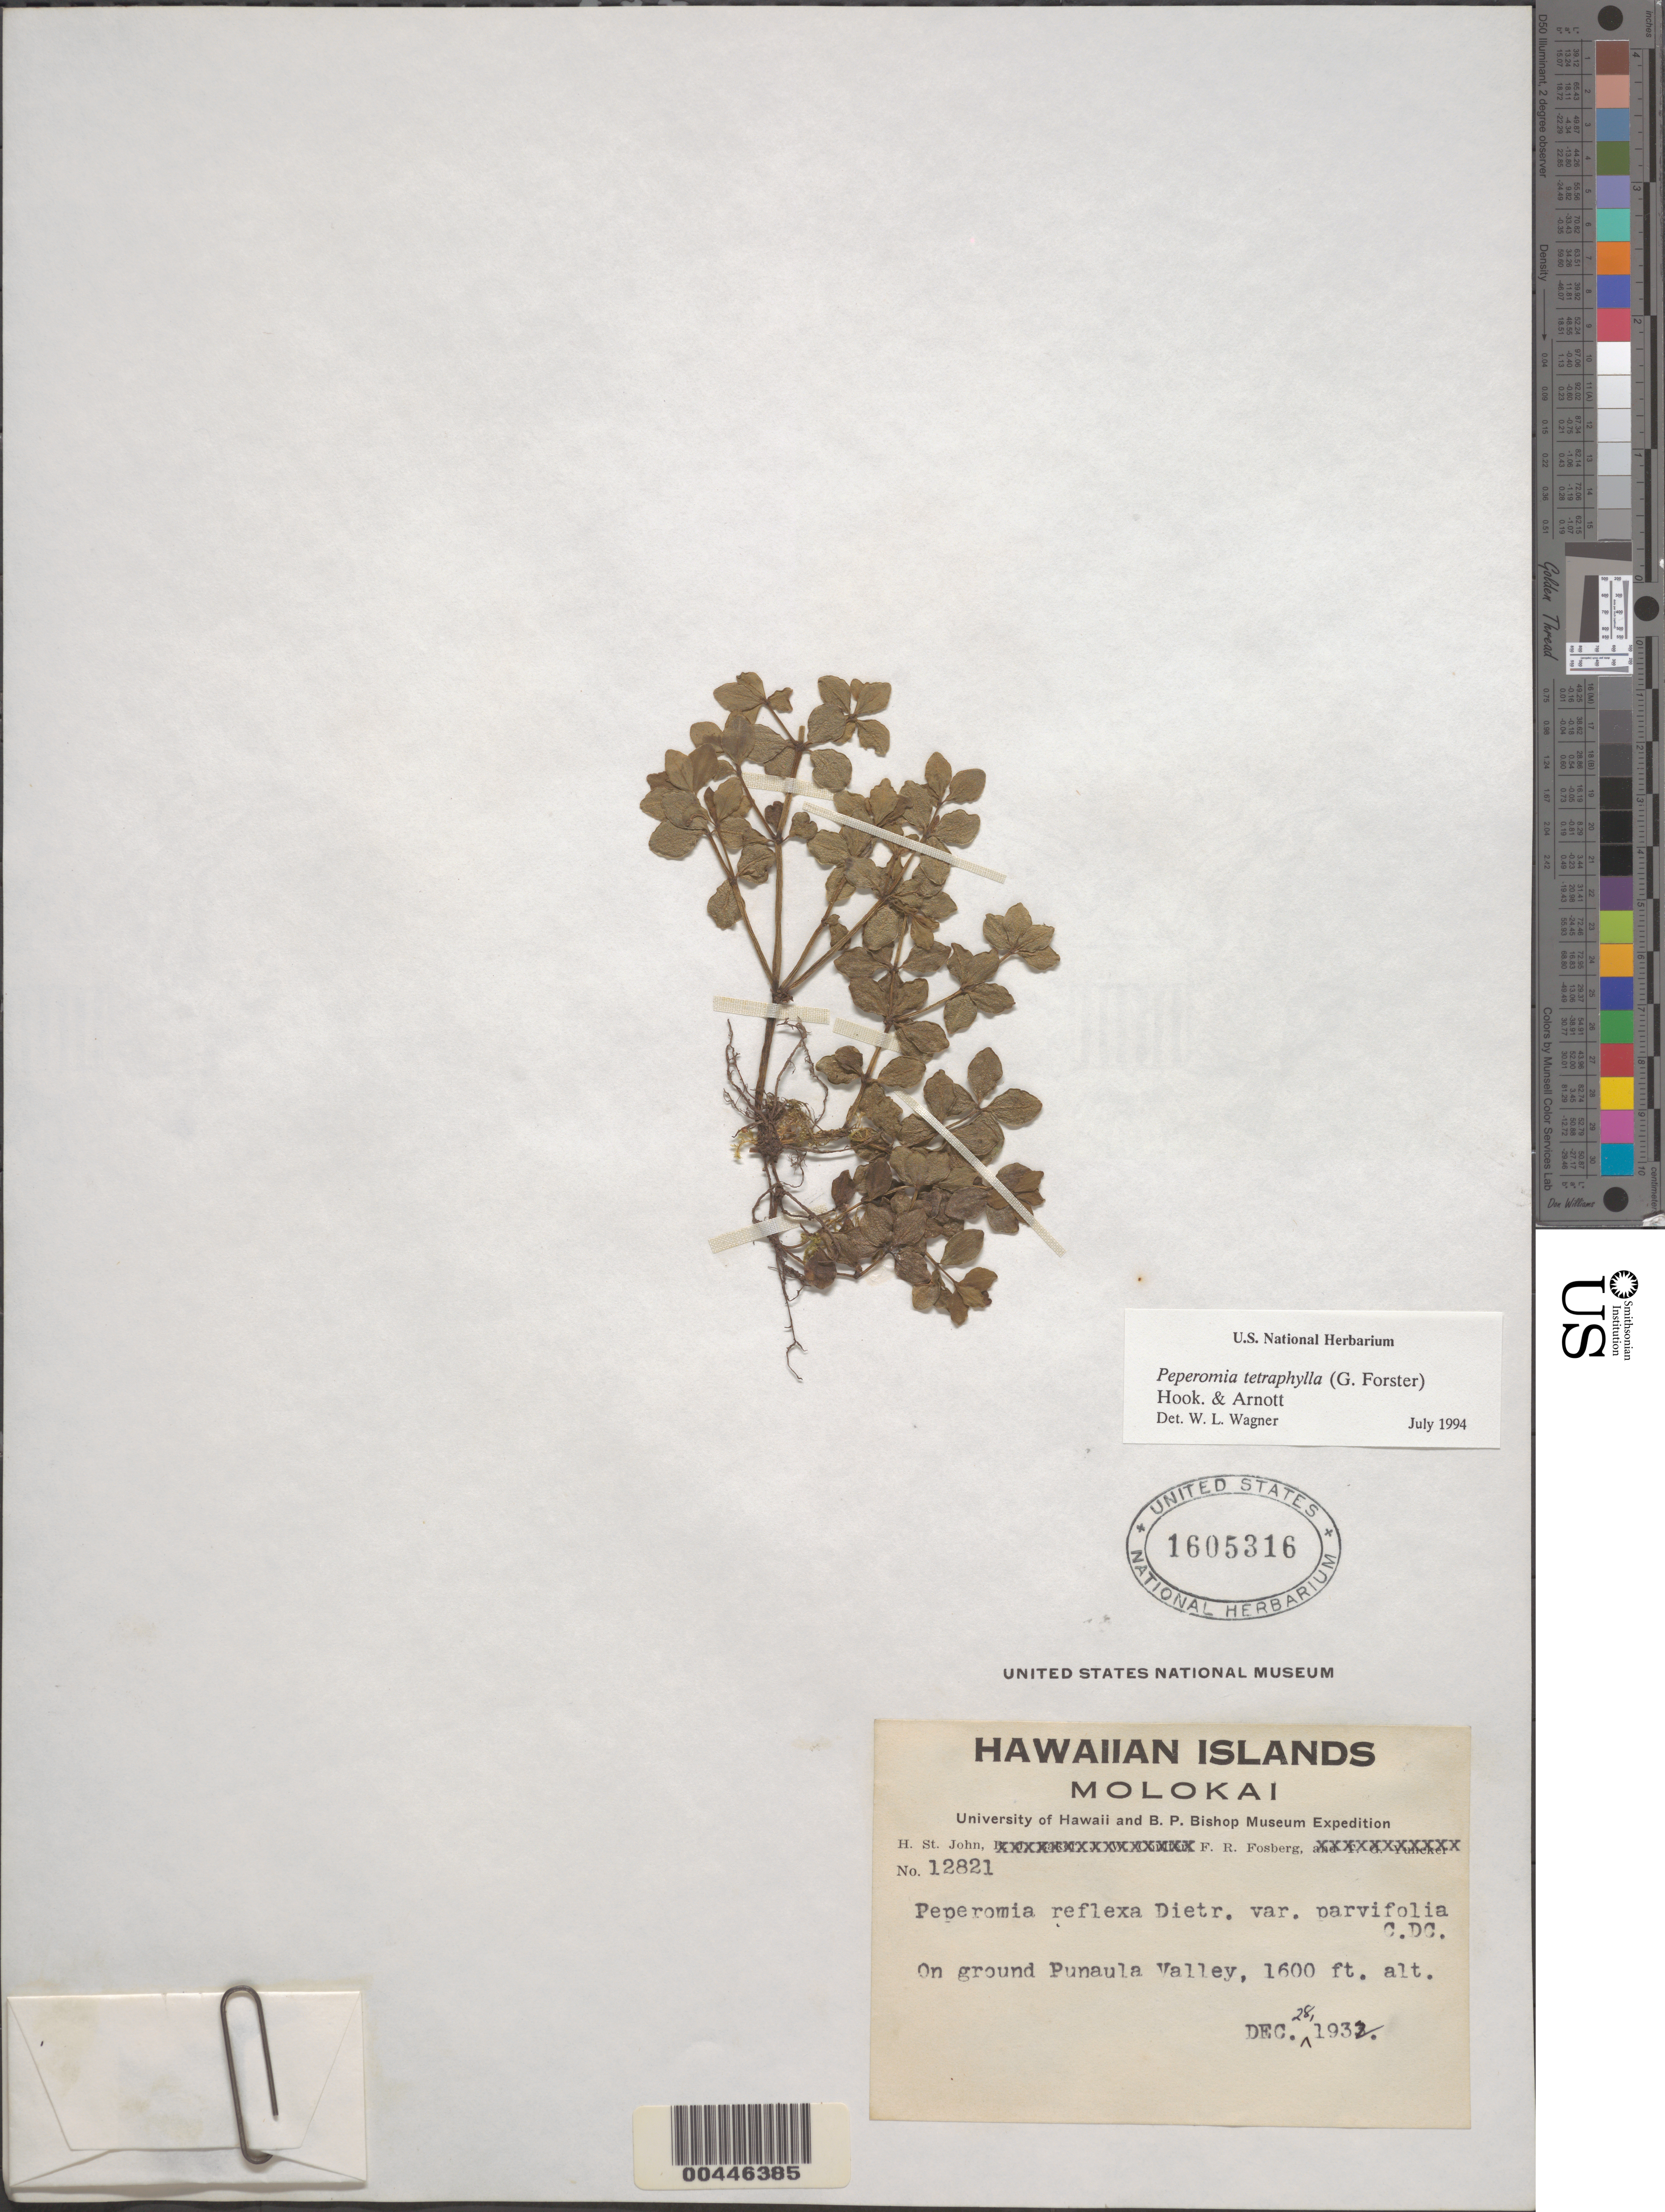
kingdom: Plantae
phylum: Tracheophyta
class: Magnoliopsida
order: Piperales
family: Piperaceae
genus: Peperomia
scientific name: Peperomia trichopus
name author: Trel. in J.F. Macbr.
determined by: Wagner, W. L., (BOT), Smithsonian Institution - National Museum of Natural History (UNITED STATES)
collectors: H. St. John & F. R. Fosberg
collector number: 12821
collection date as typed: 28 Dec 1932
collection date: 1932-12-28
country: United States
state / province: Hawaii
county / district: Maui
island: Moloka'i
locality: Punaula Valley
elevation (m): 488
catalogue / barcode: US 1605316